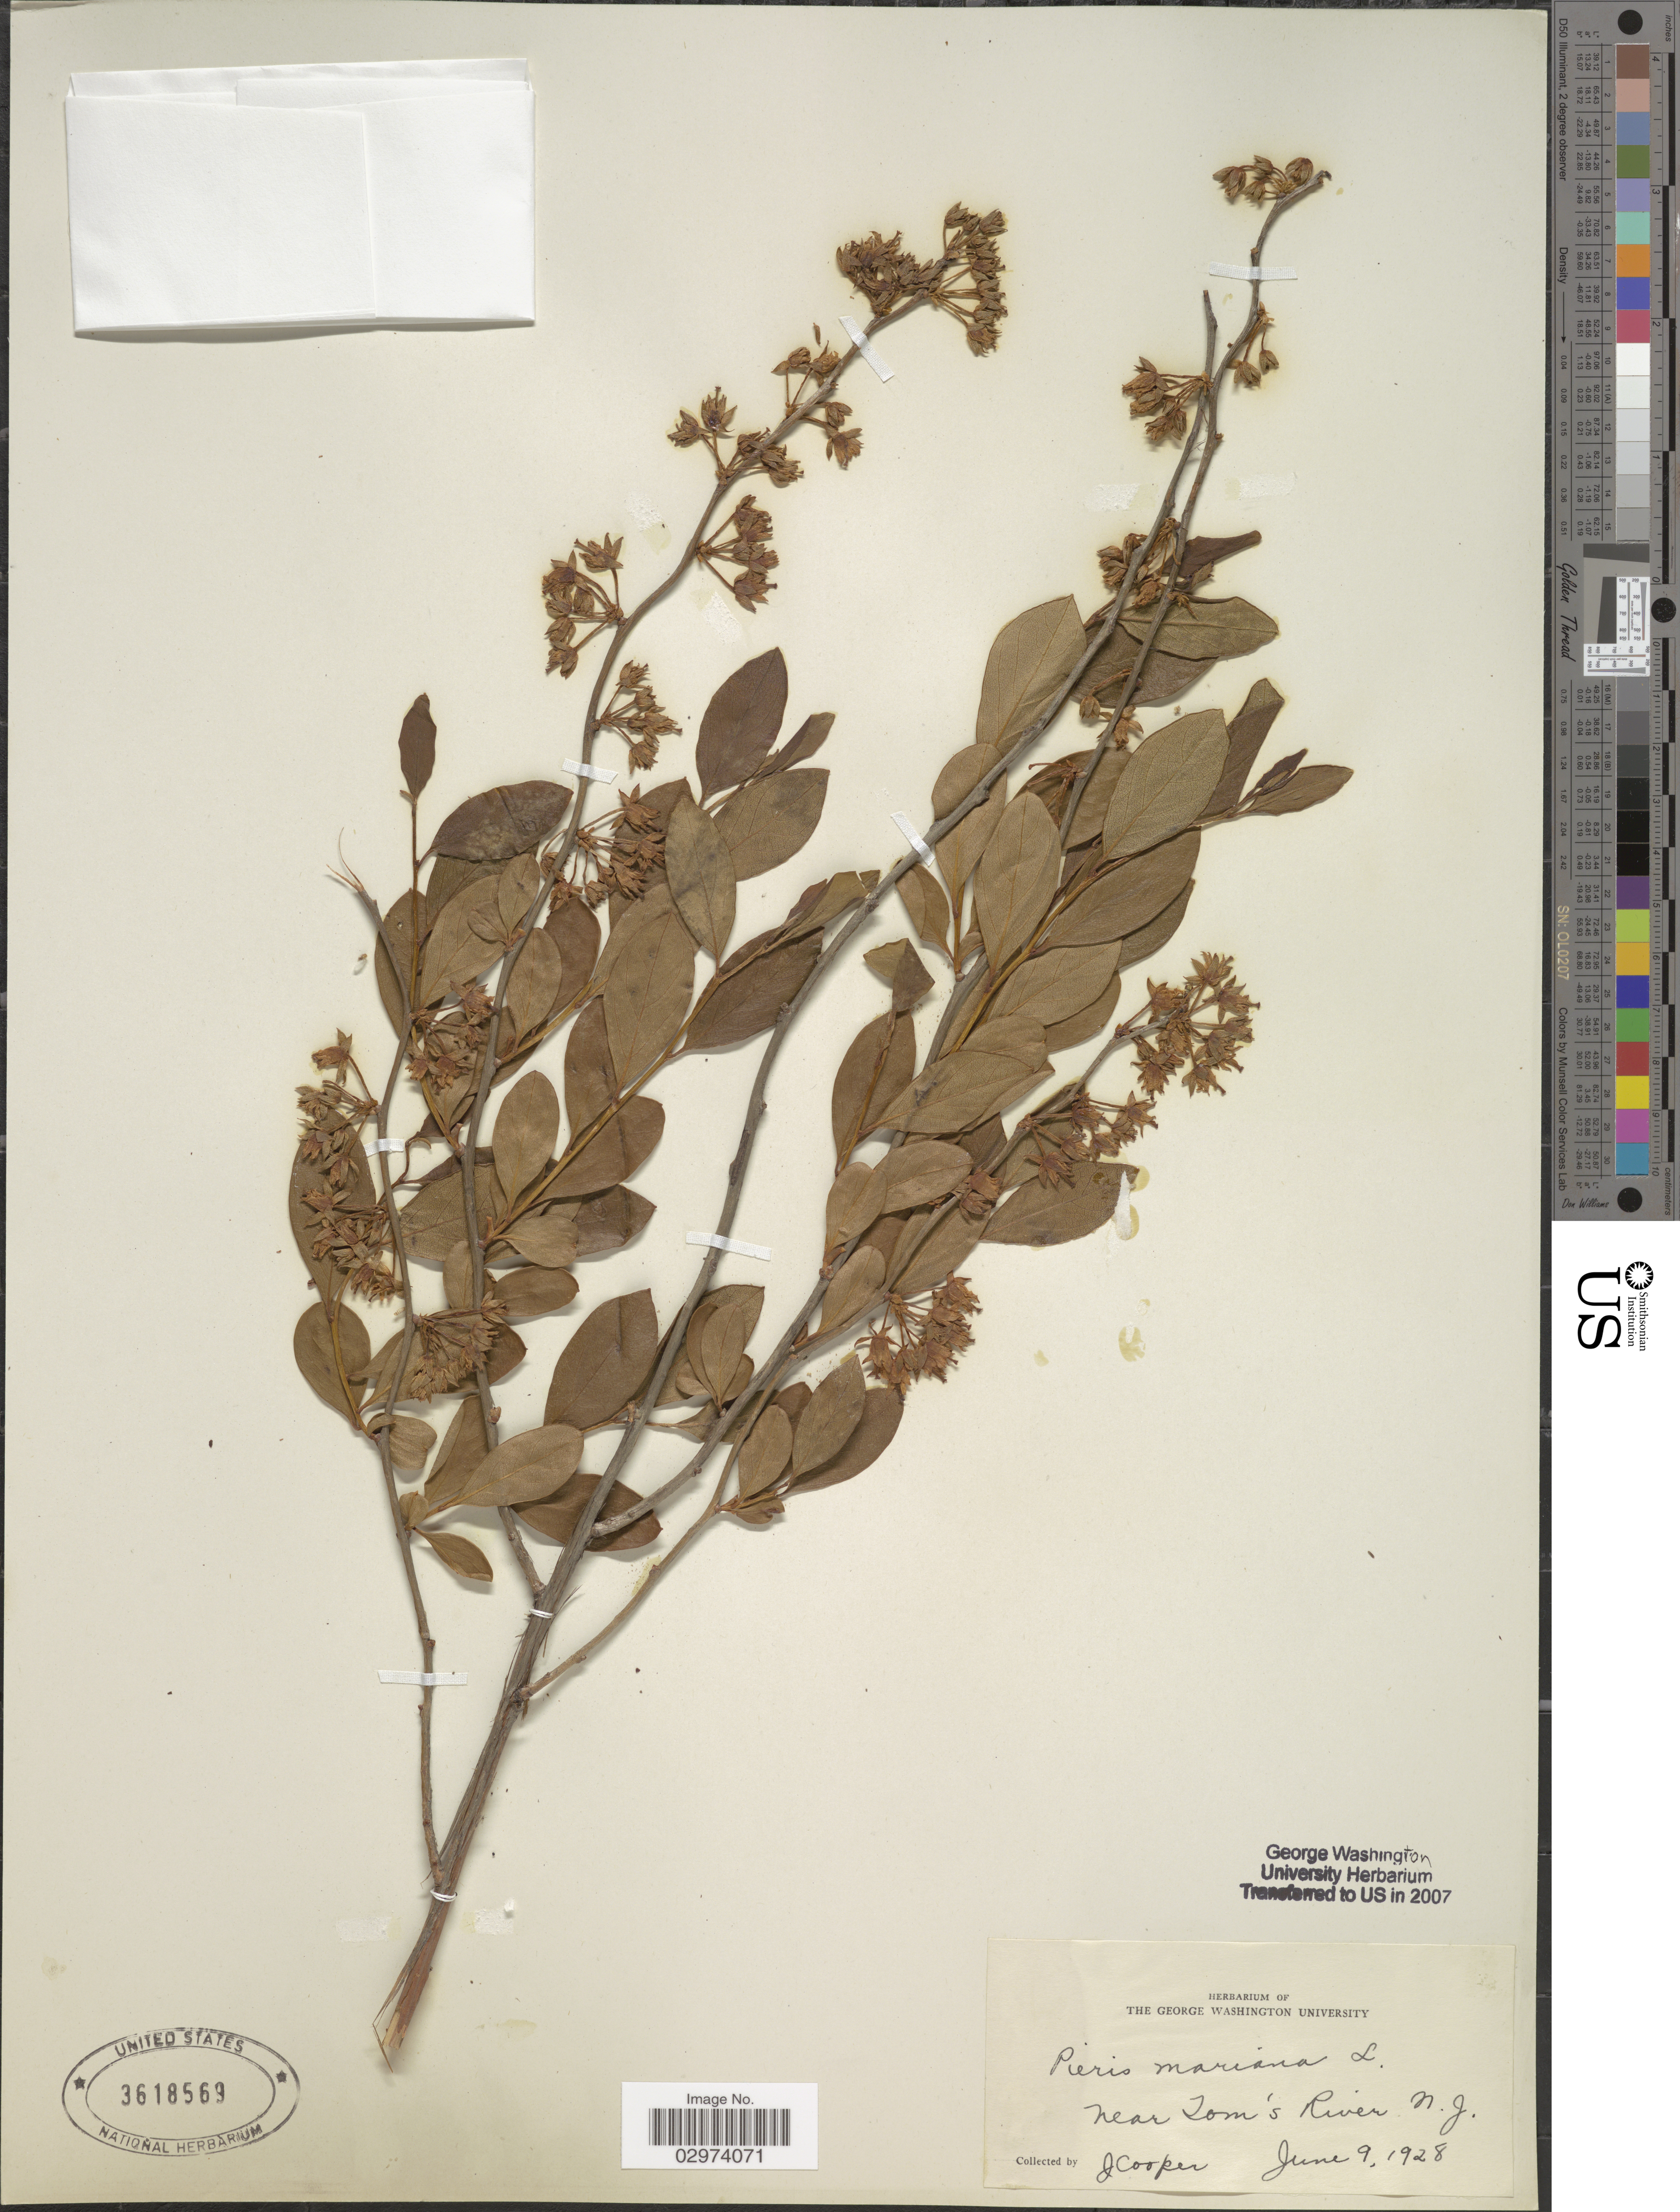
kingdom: Plantae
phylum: Tracheophyta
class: Magnoliopsida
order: Ericales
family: Ericaceae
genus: Lyonia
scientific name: Lyonia mariana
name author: (L.) D. Don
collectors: J. Cooper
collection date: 1928-06-09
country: United States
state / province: New Jersey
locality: Near Tom's River N.J.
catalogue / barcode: US 3618569